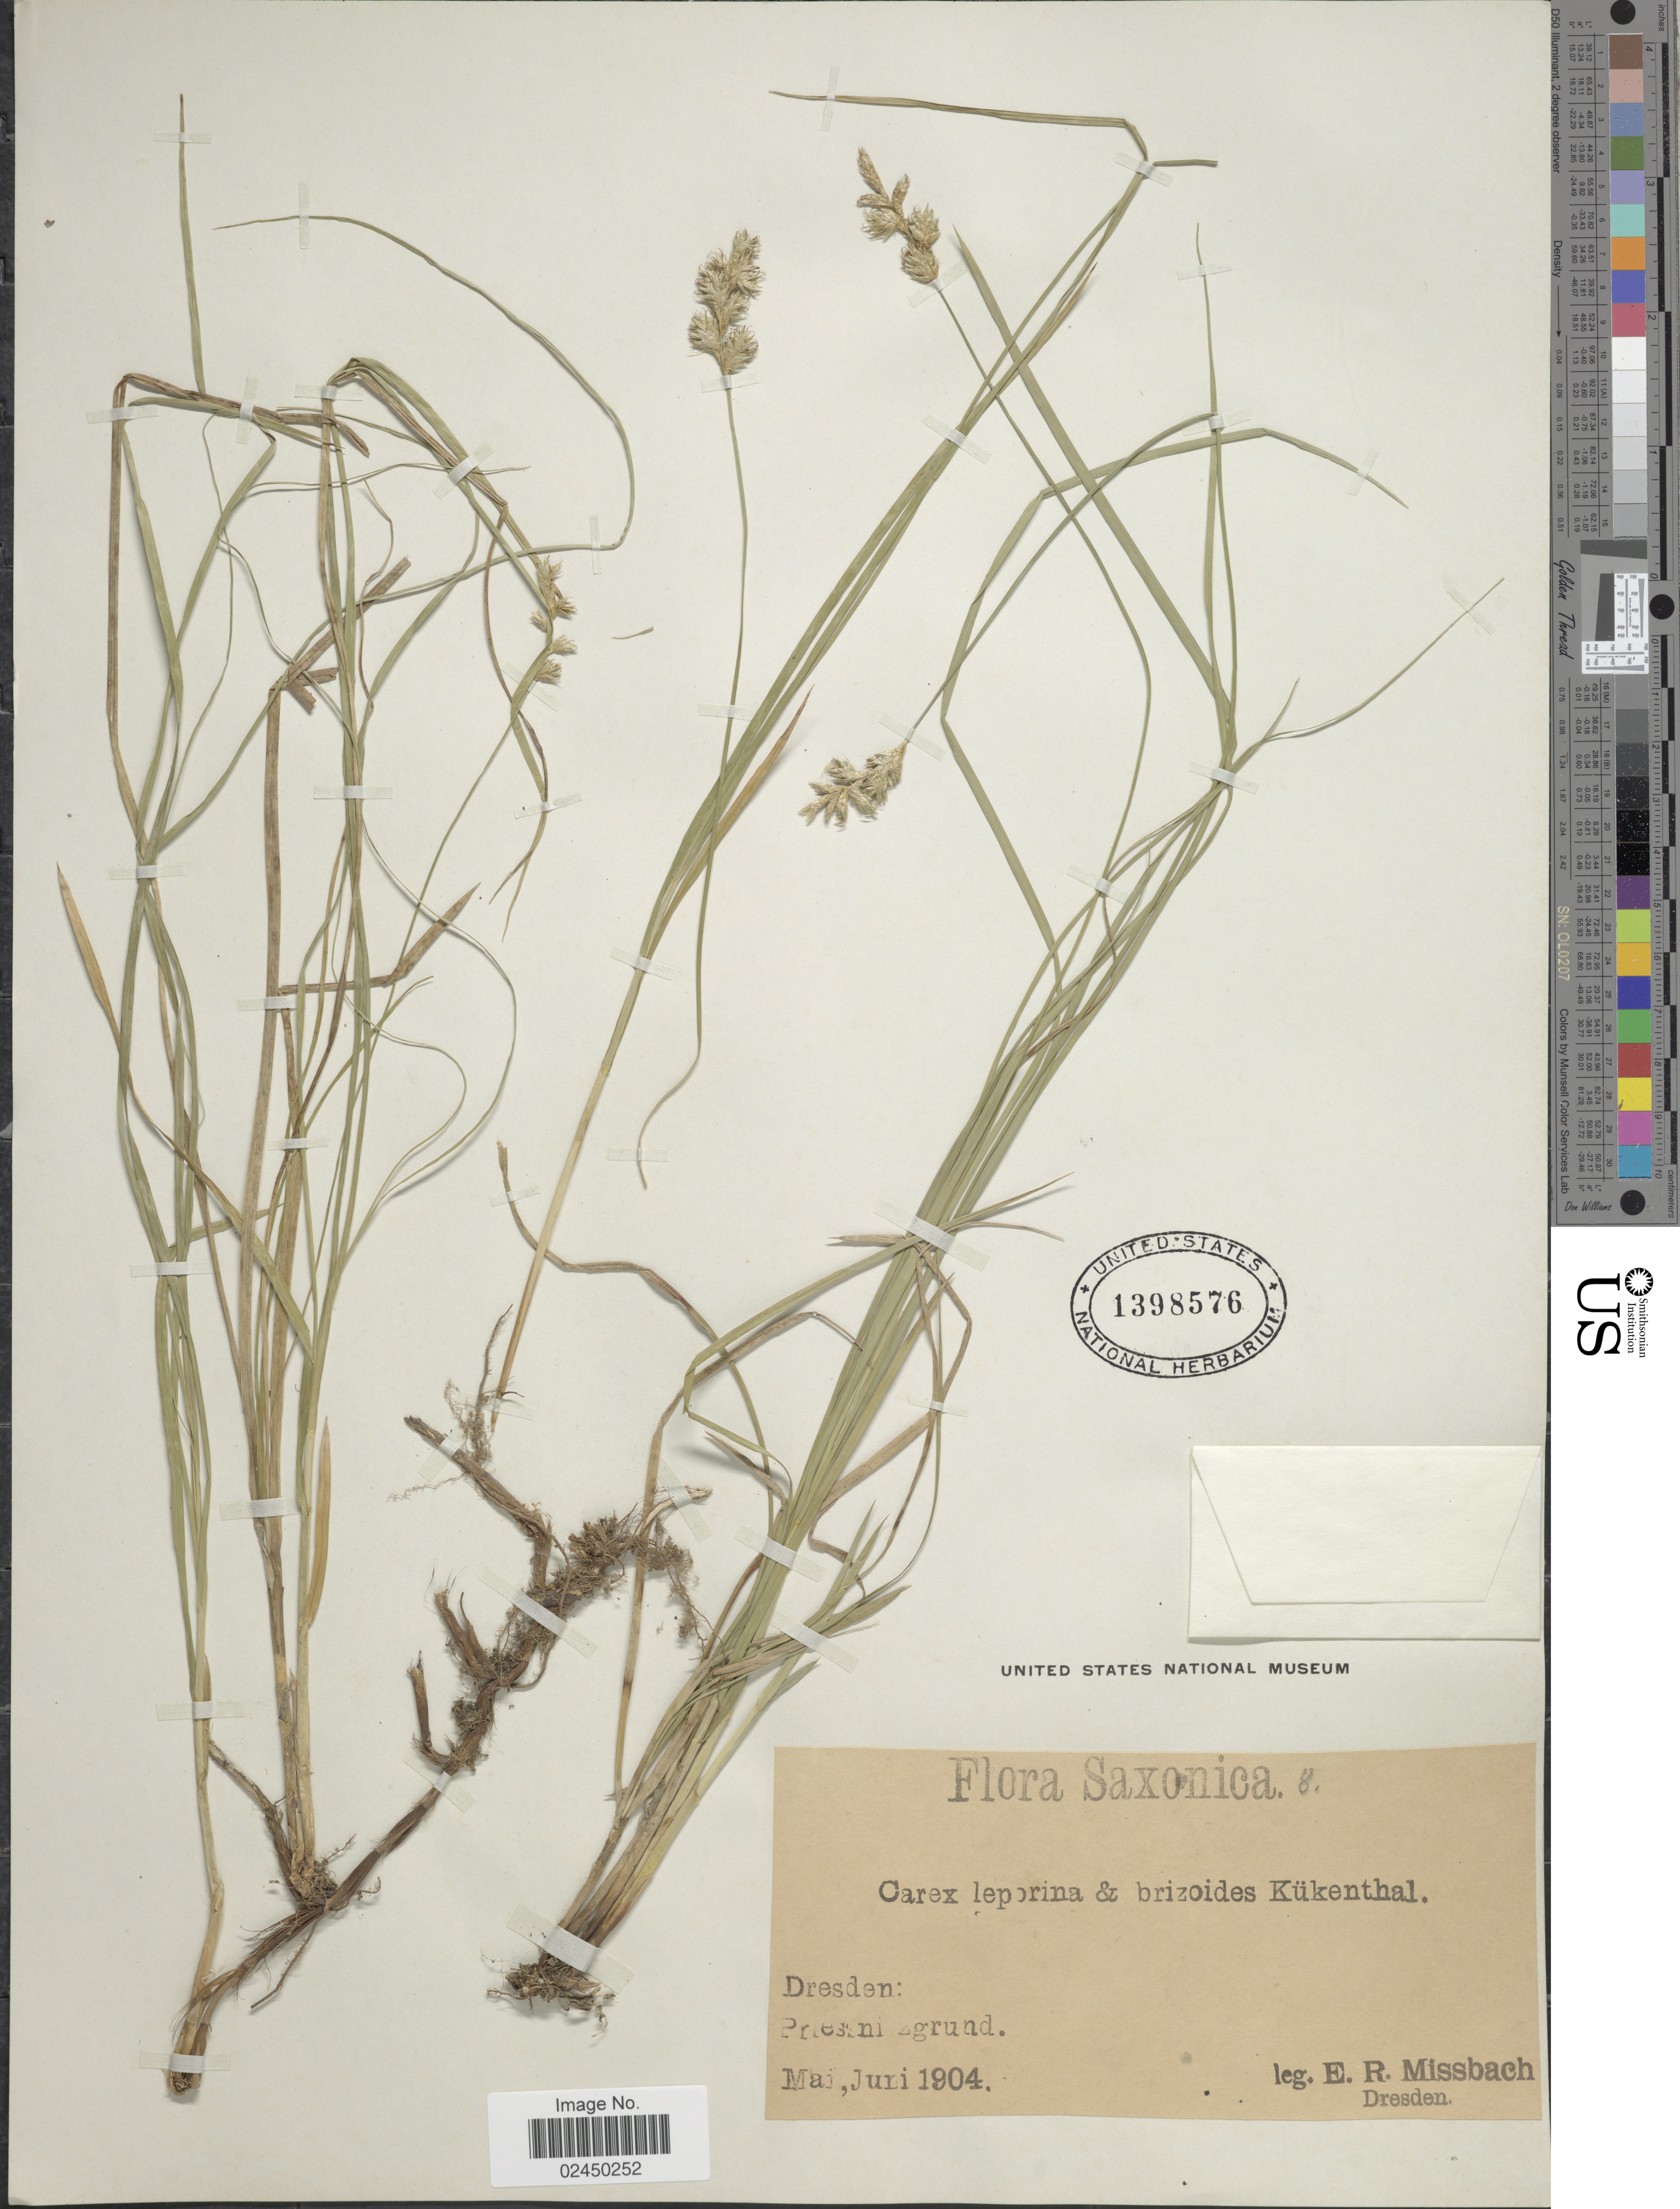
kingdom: Plantae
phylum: Tracheophyta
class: Liliopsida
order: Poales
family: Cyperaceae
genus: Carex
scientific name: Carex leporina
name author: L.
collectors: E. Missbach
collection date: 1904-05/1904-06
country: Germany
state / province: Sachsen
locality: Saxonica, Dresden: P [illegible text] grund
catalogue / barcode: US 1398576